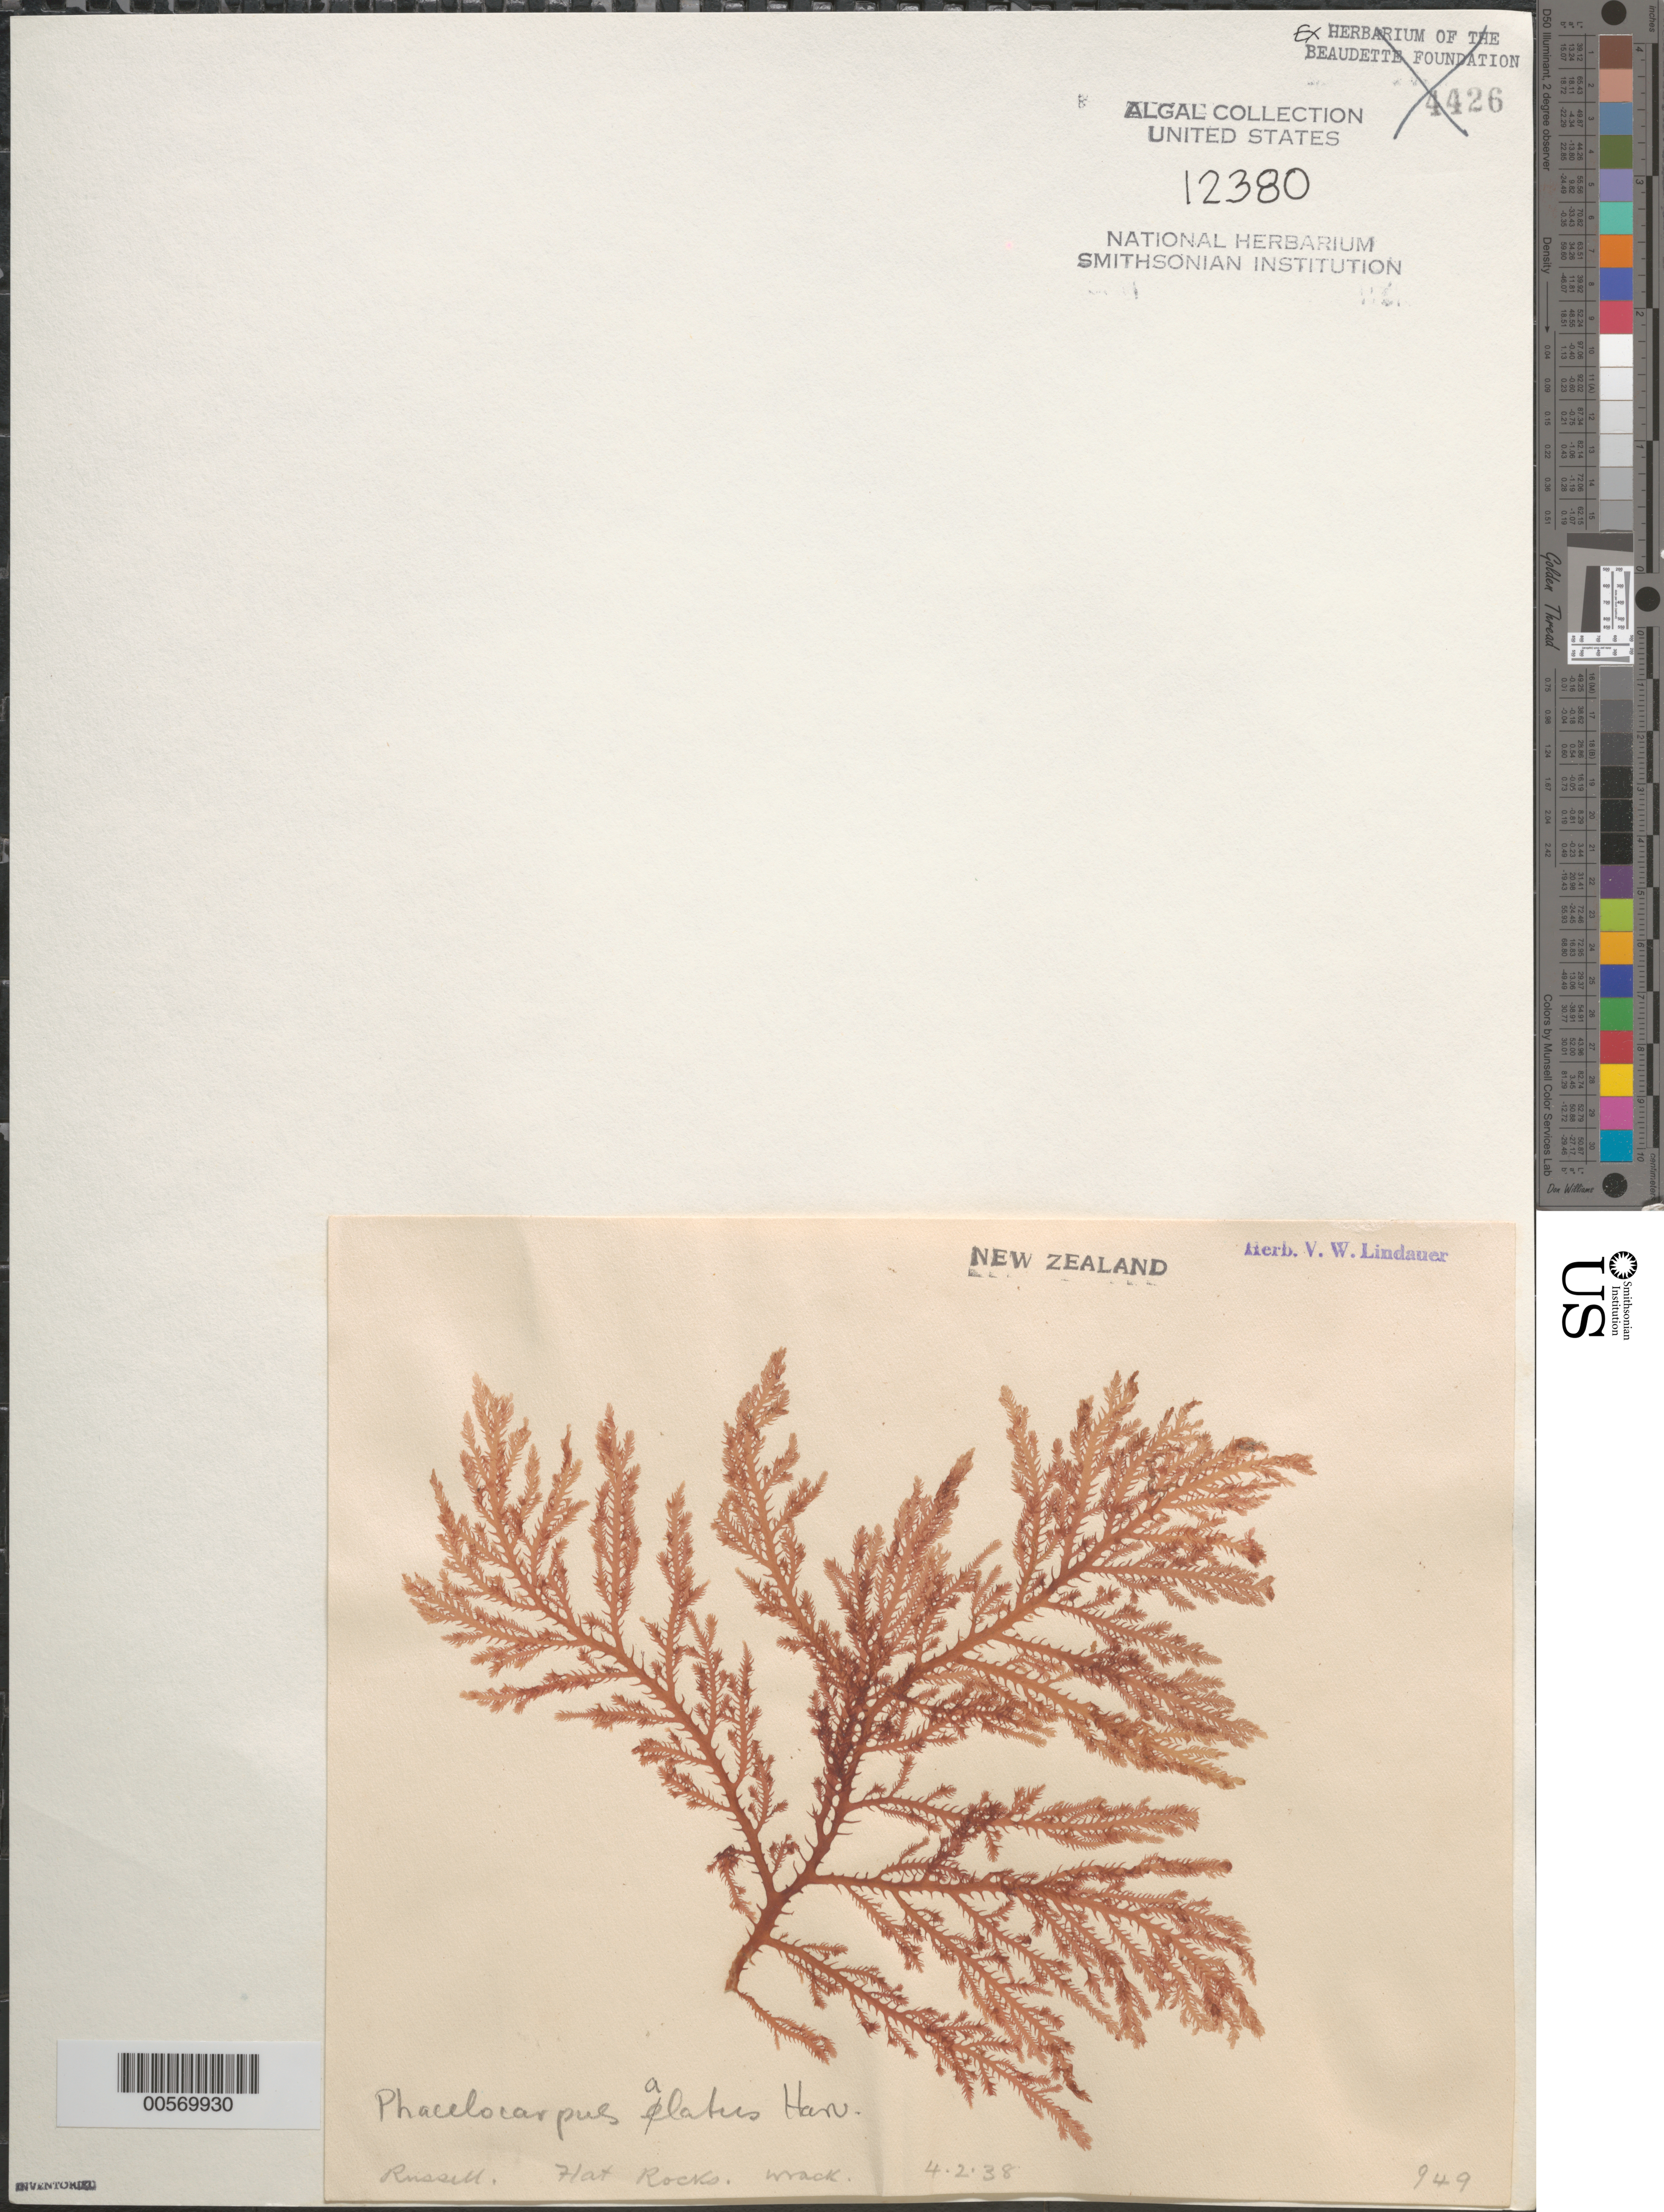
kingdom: Plantae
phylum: Rhodophyta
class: Florideophyceae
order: Gigartinales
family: Phacelocarpaceae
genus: Phacelocarpus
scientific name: Phacelocarpus alatus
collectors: V. Lindauer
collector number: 949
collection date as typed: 04 Feb 1938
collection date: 1938-02-04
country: New Zealand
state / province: Northland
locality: Russell, flat rocks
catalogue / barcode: US 12380